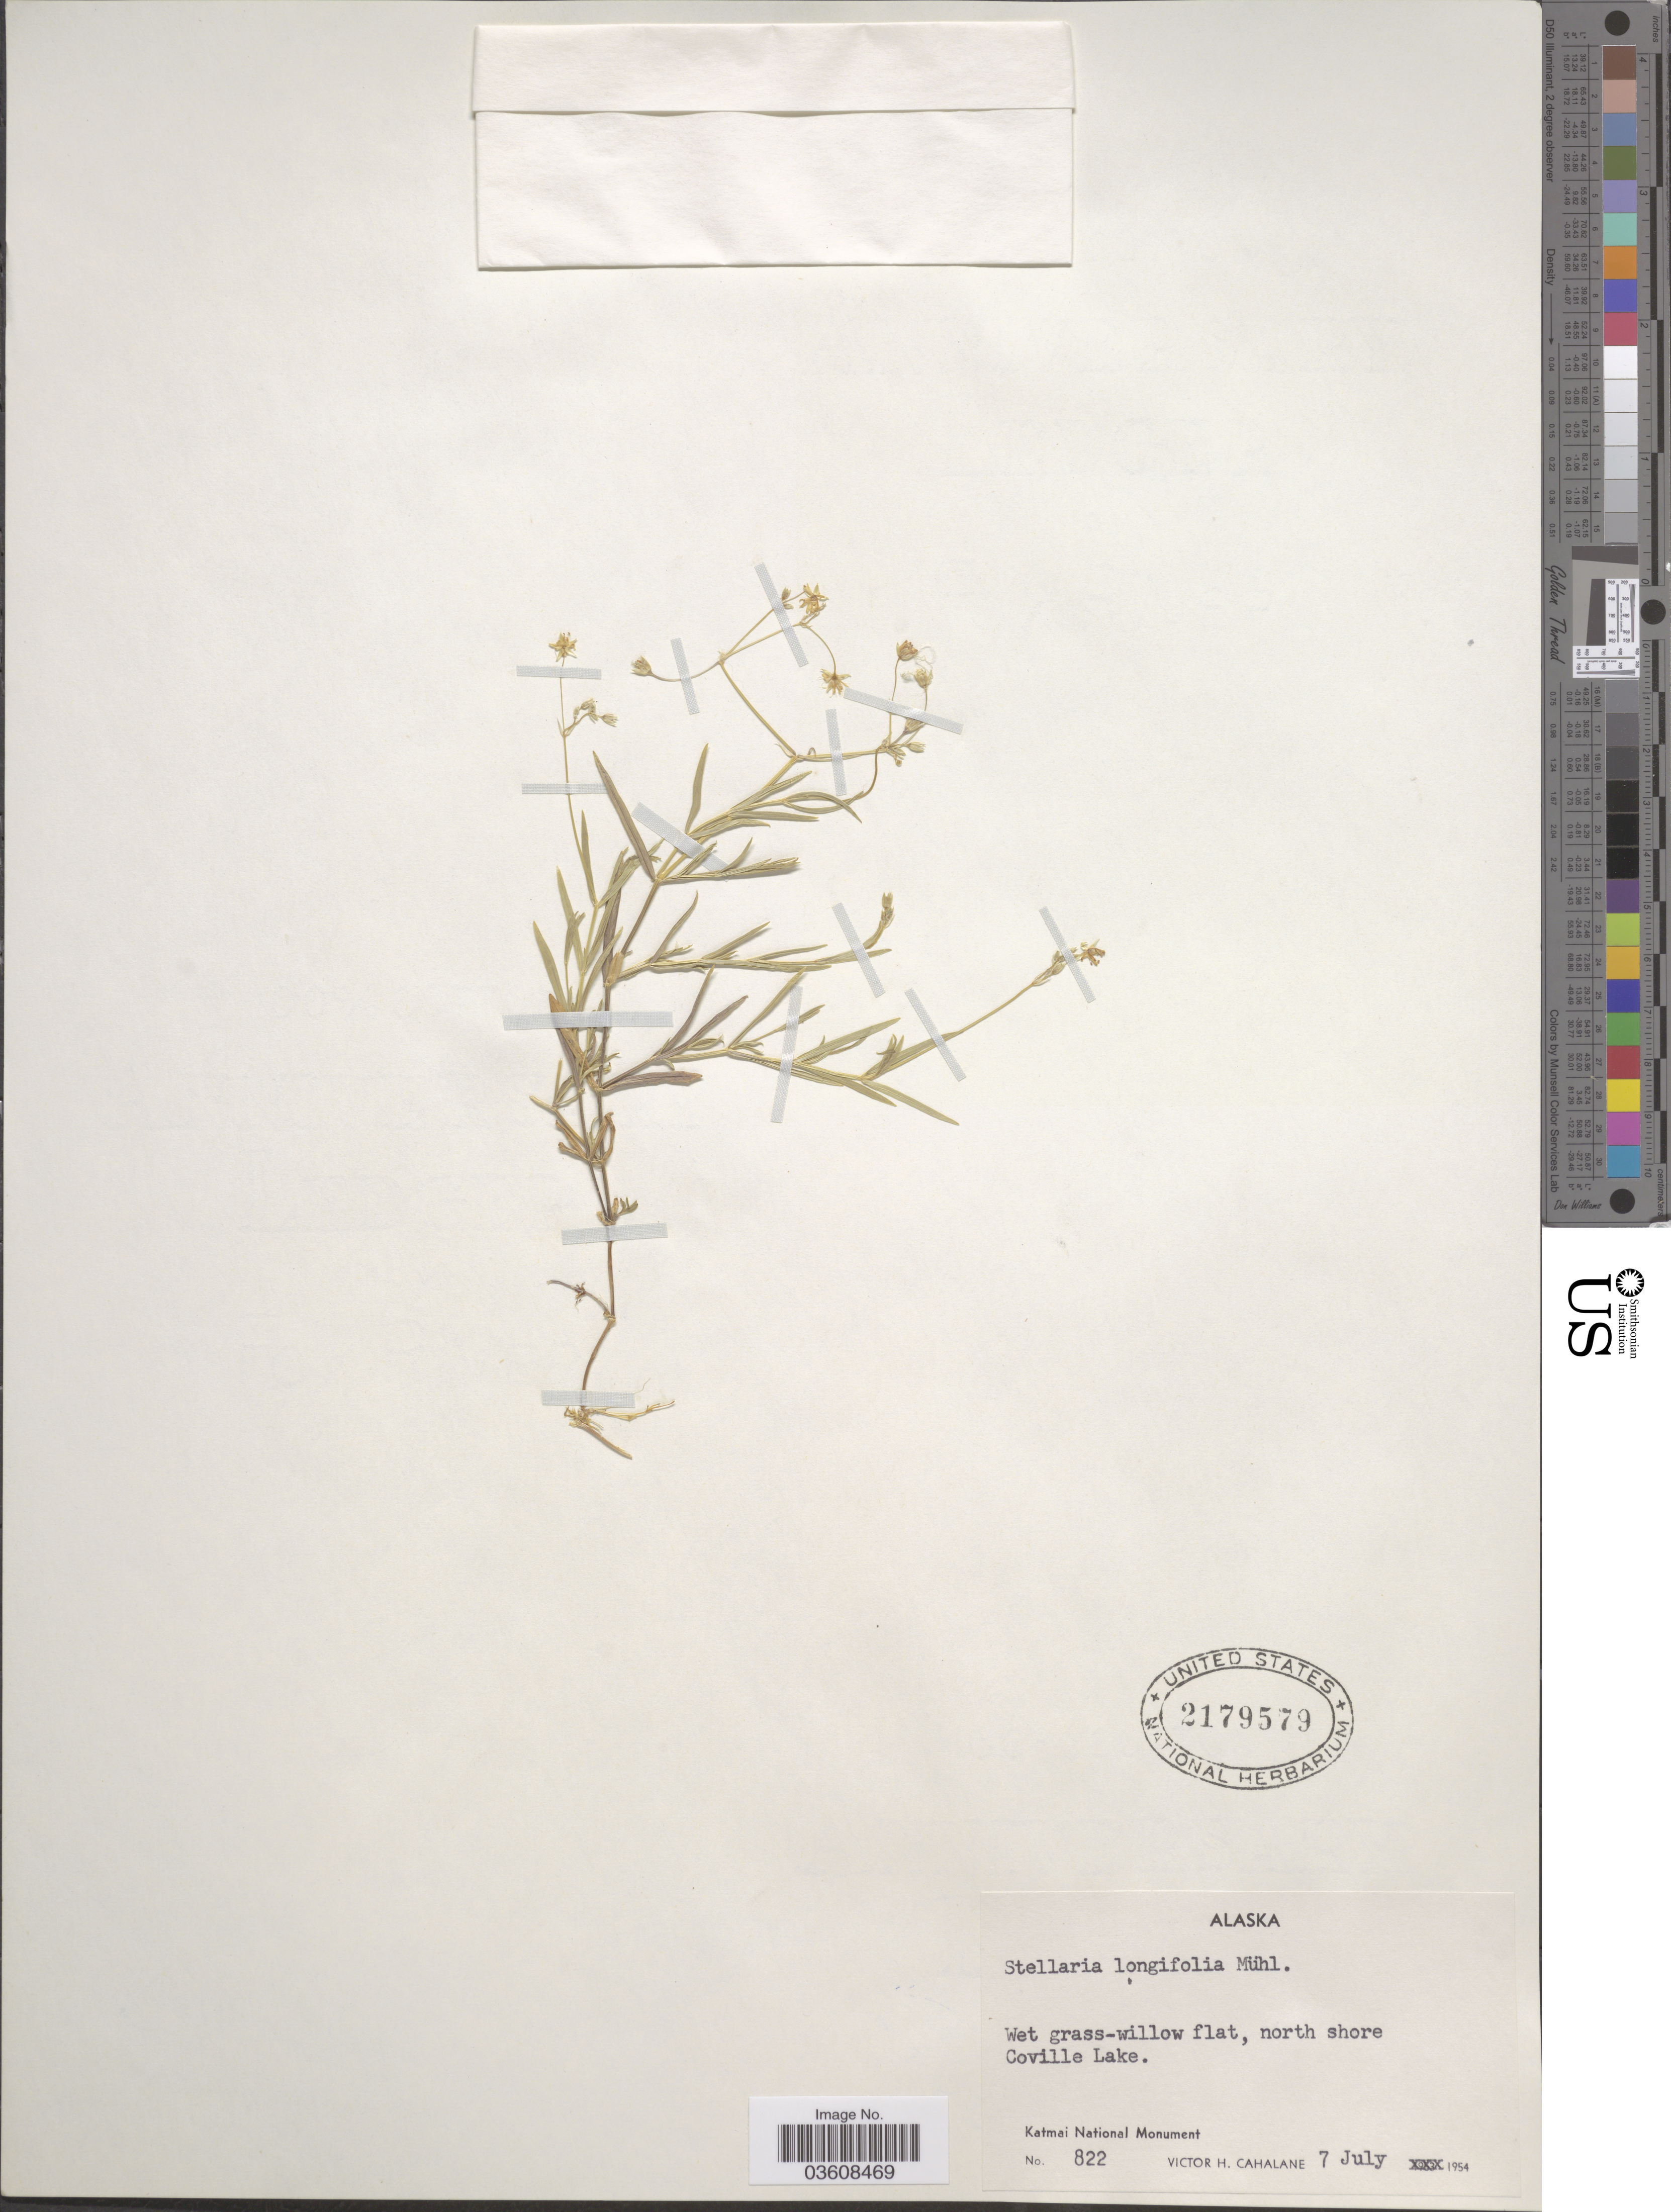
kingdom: Plantae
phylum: Tracheophyta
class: Magnoliopsida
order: Caryophyllales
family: Caryophyllaceae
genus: Stellaria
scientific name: Stellaria longifolia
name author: Muhl. ex Willd.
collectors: V. Cahalane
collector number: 822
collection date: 1954-07-07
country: United States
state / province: Alaska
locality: North shore Coville Lake. Katmai National Monument.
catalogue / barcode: US 2179579